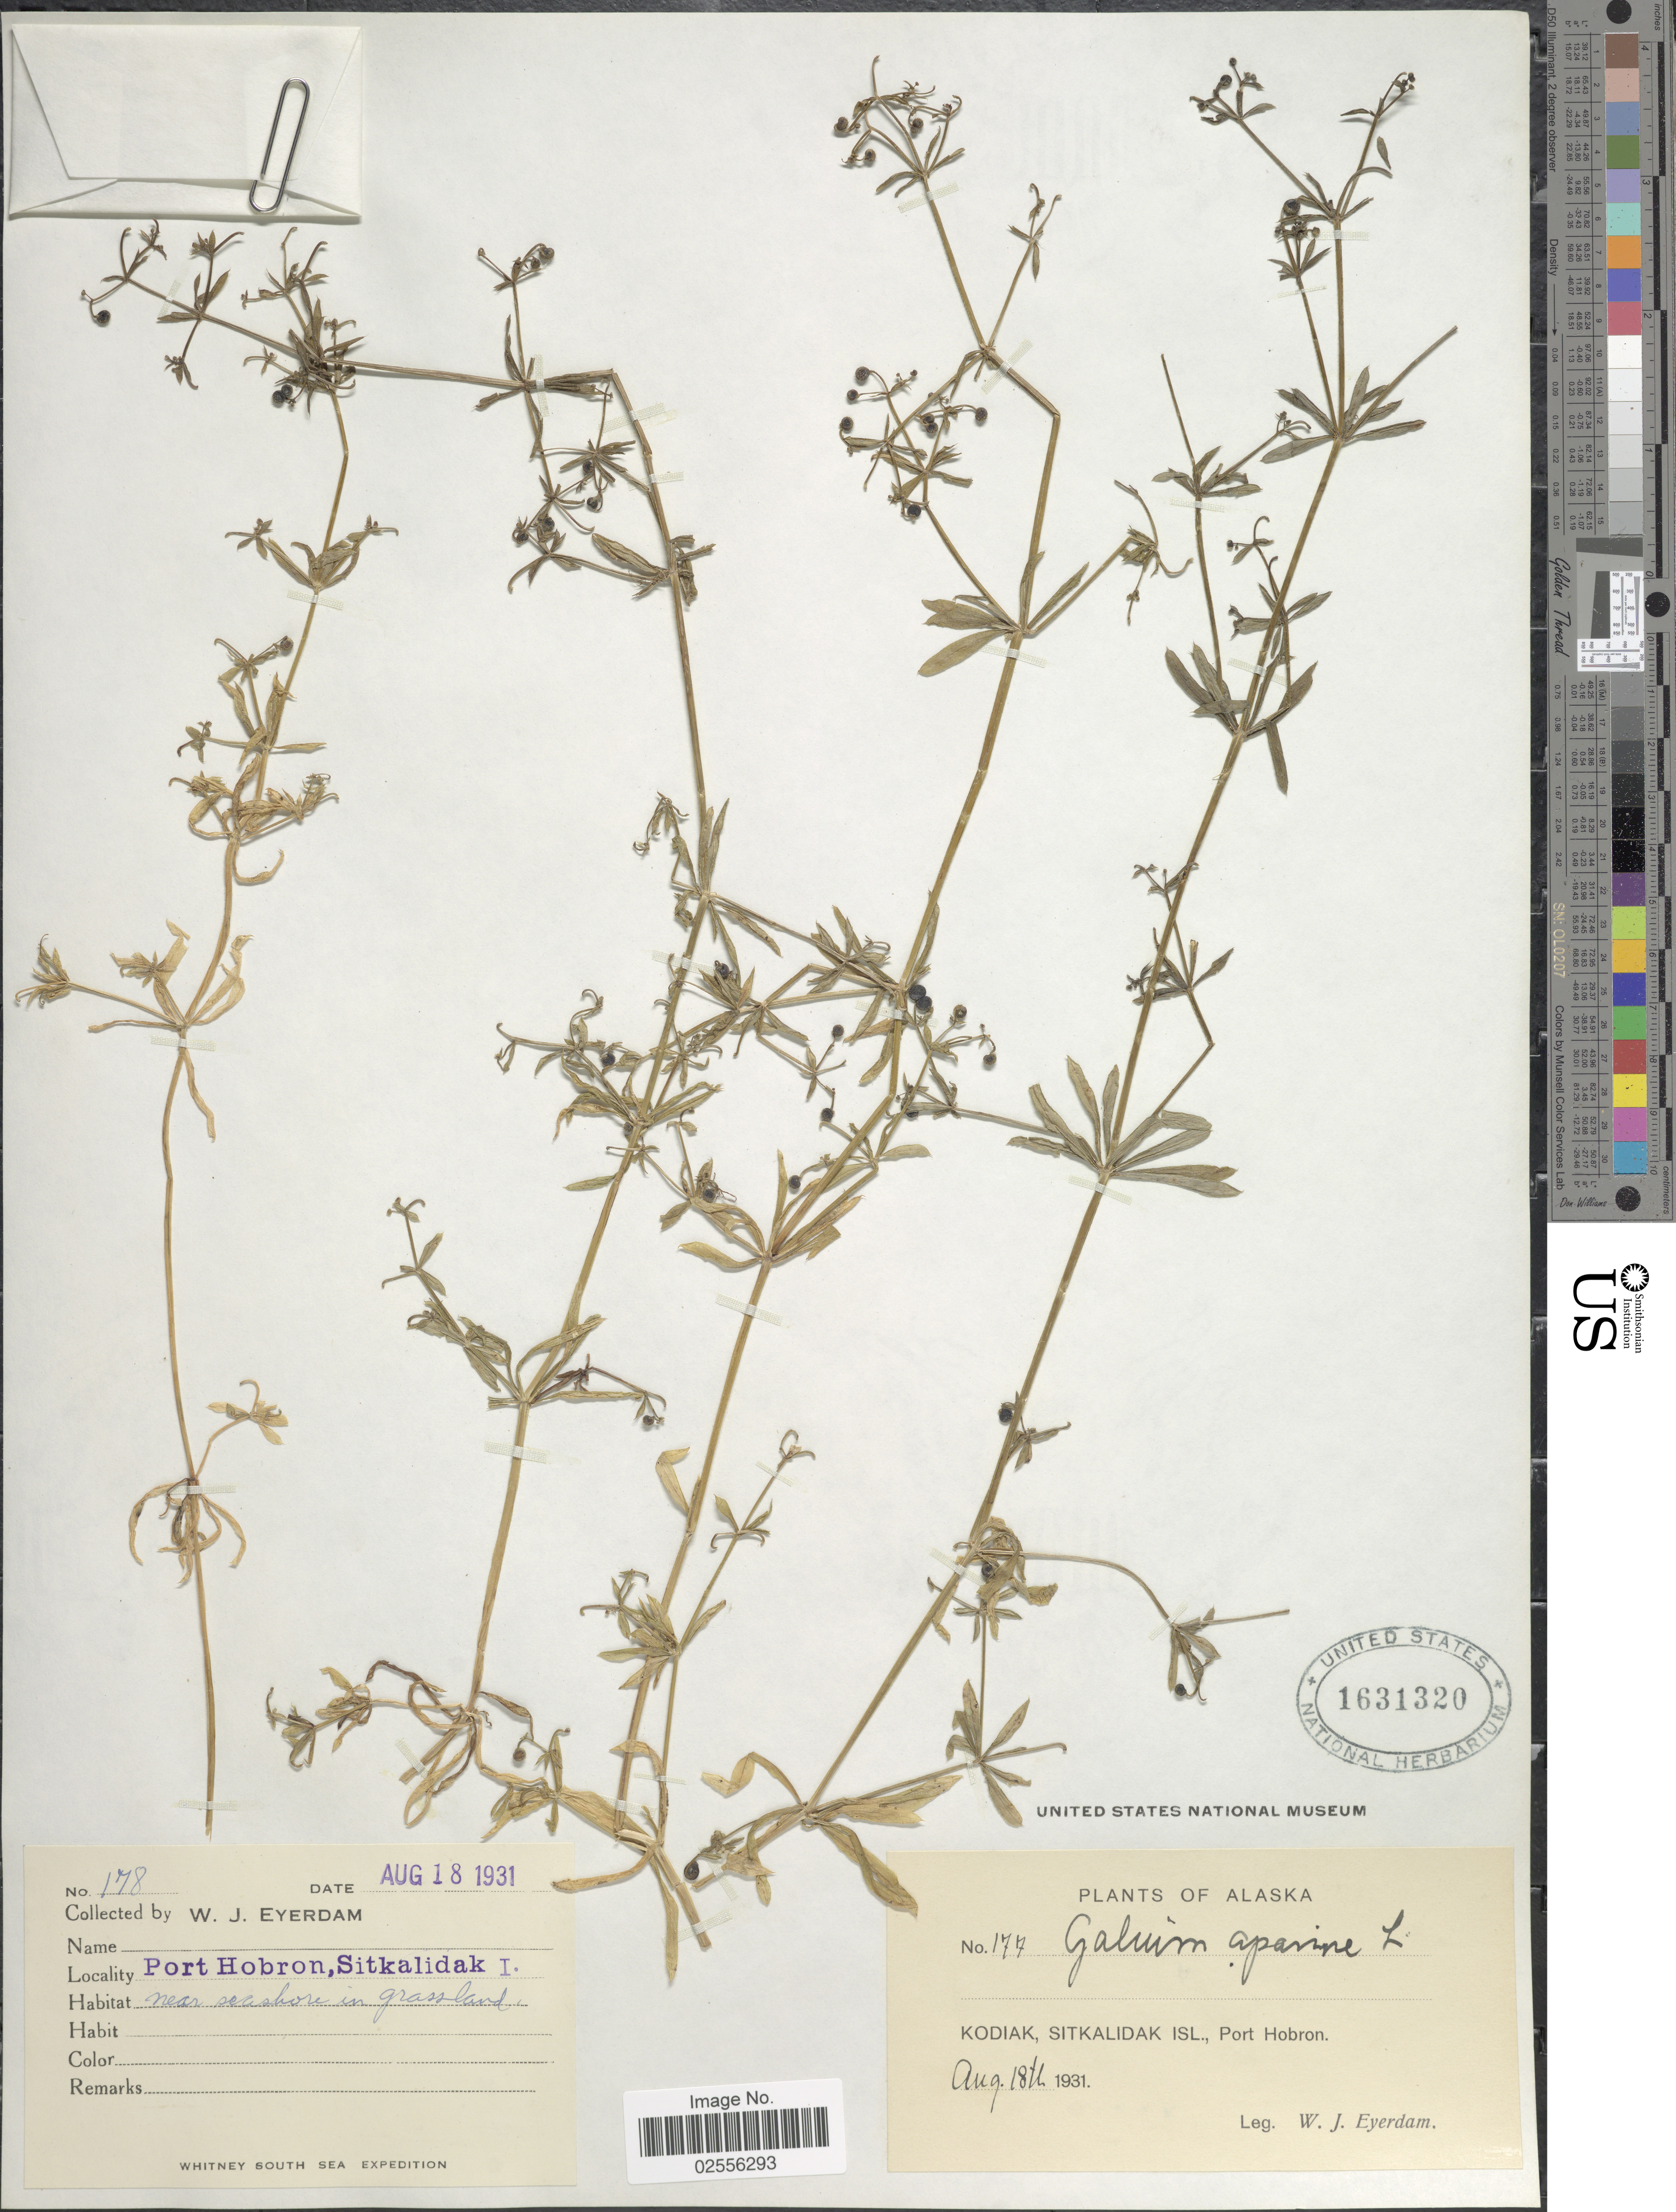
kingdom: Plantae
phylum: Tracheophyta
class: Magnoliopsida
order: Gentianales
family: Rubiaceae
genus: Galium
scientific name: Galium aparine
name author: L.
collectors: W. J. Eyerdam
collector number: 177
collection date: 1931-08-18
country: United States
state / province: Alaska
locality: Kodiak, Sitkalidak Isl., Port Hobron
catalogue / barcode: US 1631320